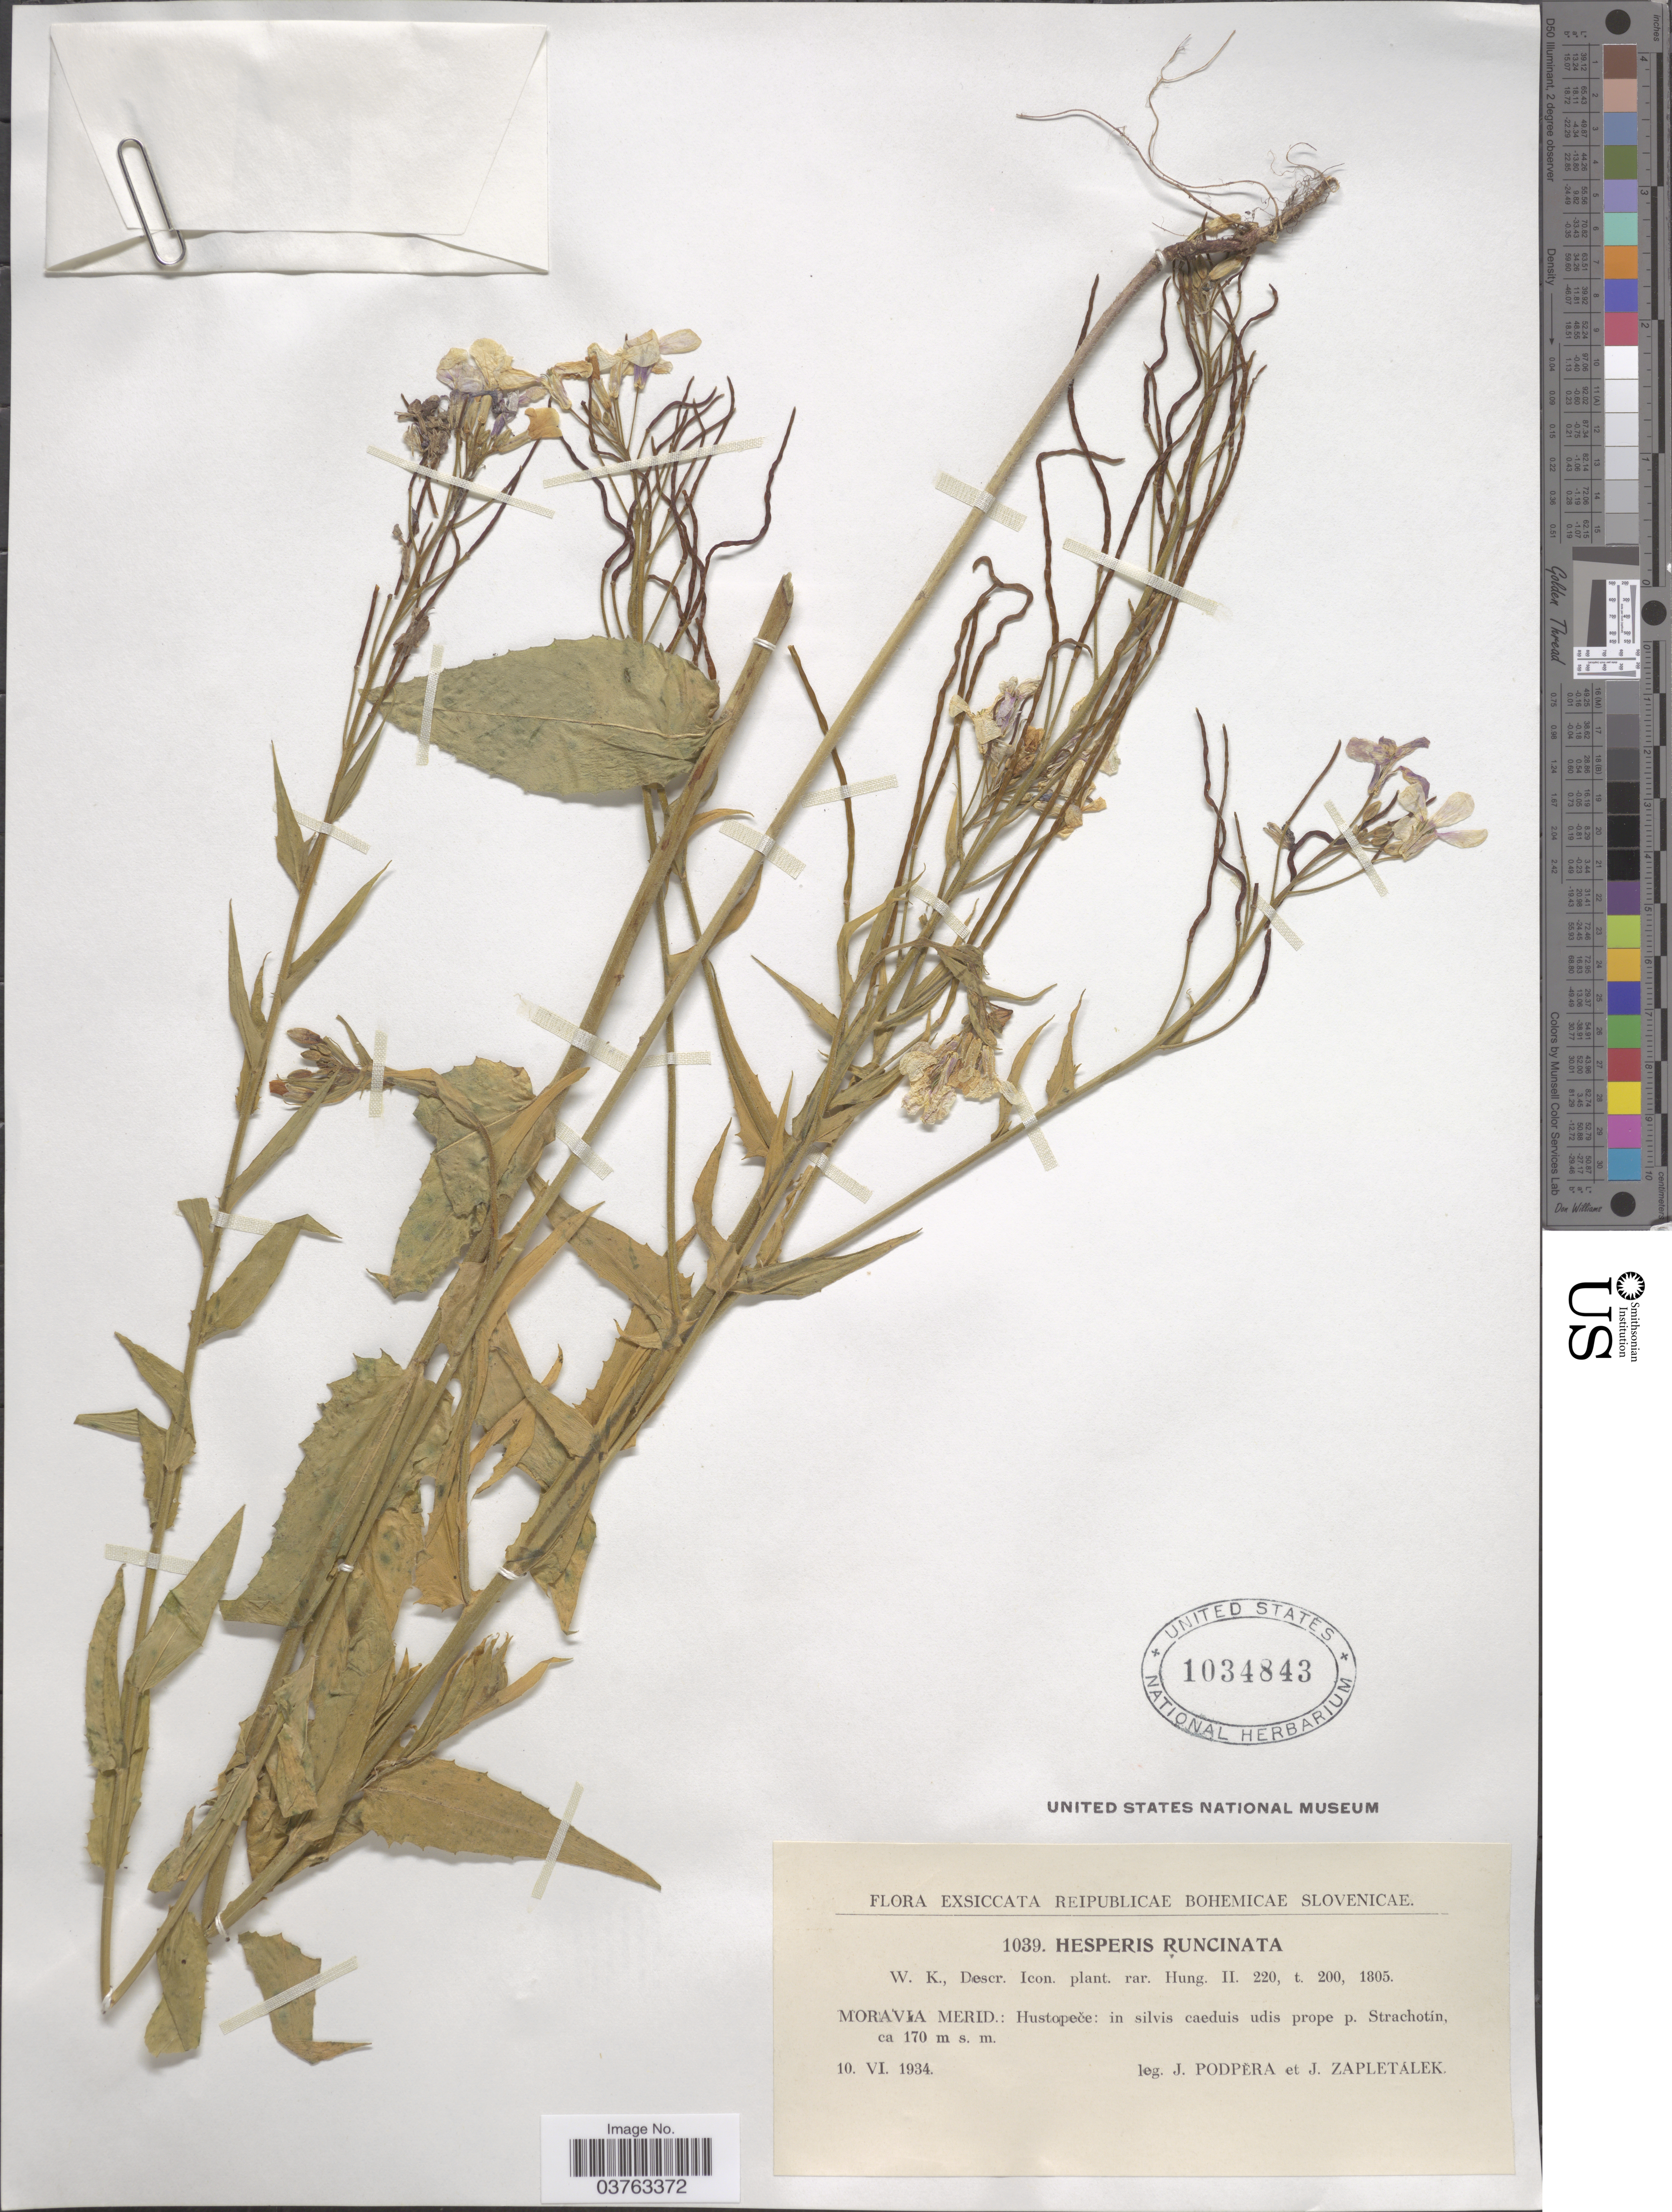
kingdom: Plantae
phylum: Tracheophyta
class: Magnoliopsida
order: Brassicales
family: Brassicaceae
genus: Hesperis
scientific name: Hesperis runcinata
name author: Waldst. & Degen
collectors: J. Podpera & J. Zapletálek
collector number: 1039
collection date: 1934-06-10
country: Czechia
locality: Reipublicae Bohemicae Slovenicae. Moravia Merid.: Hustopeče: in silvis caeduis udis prope p. Strachotin.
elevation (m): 170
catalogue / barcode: US 1034843